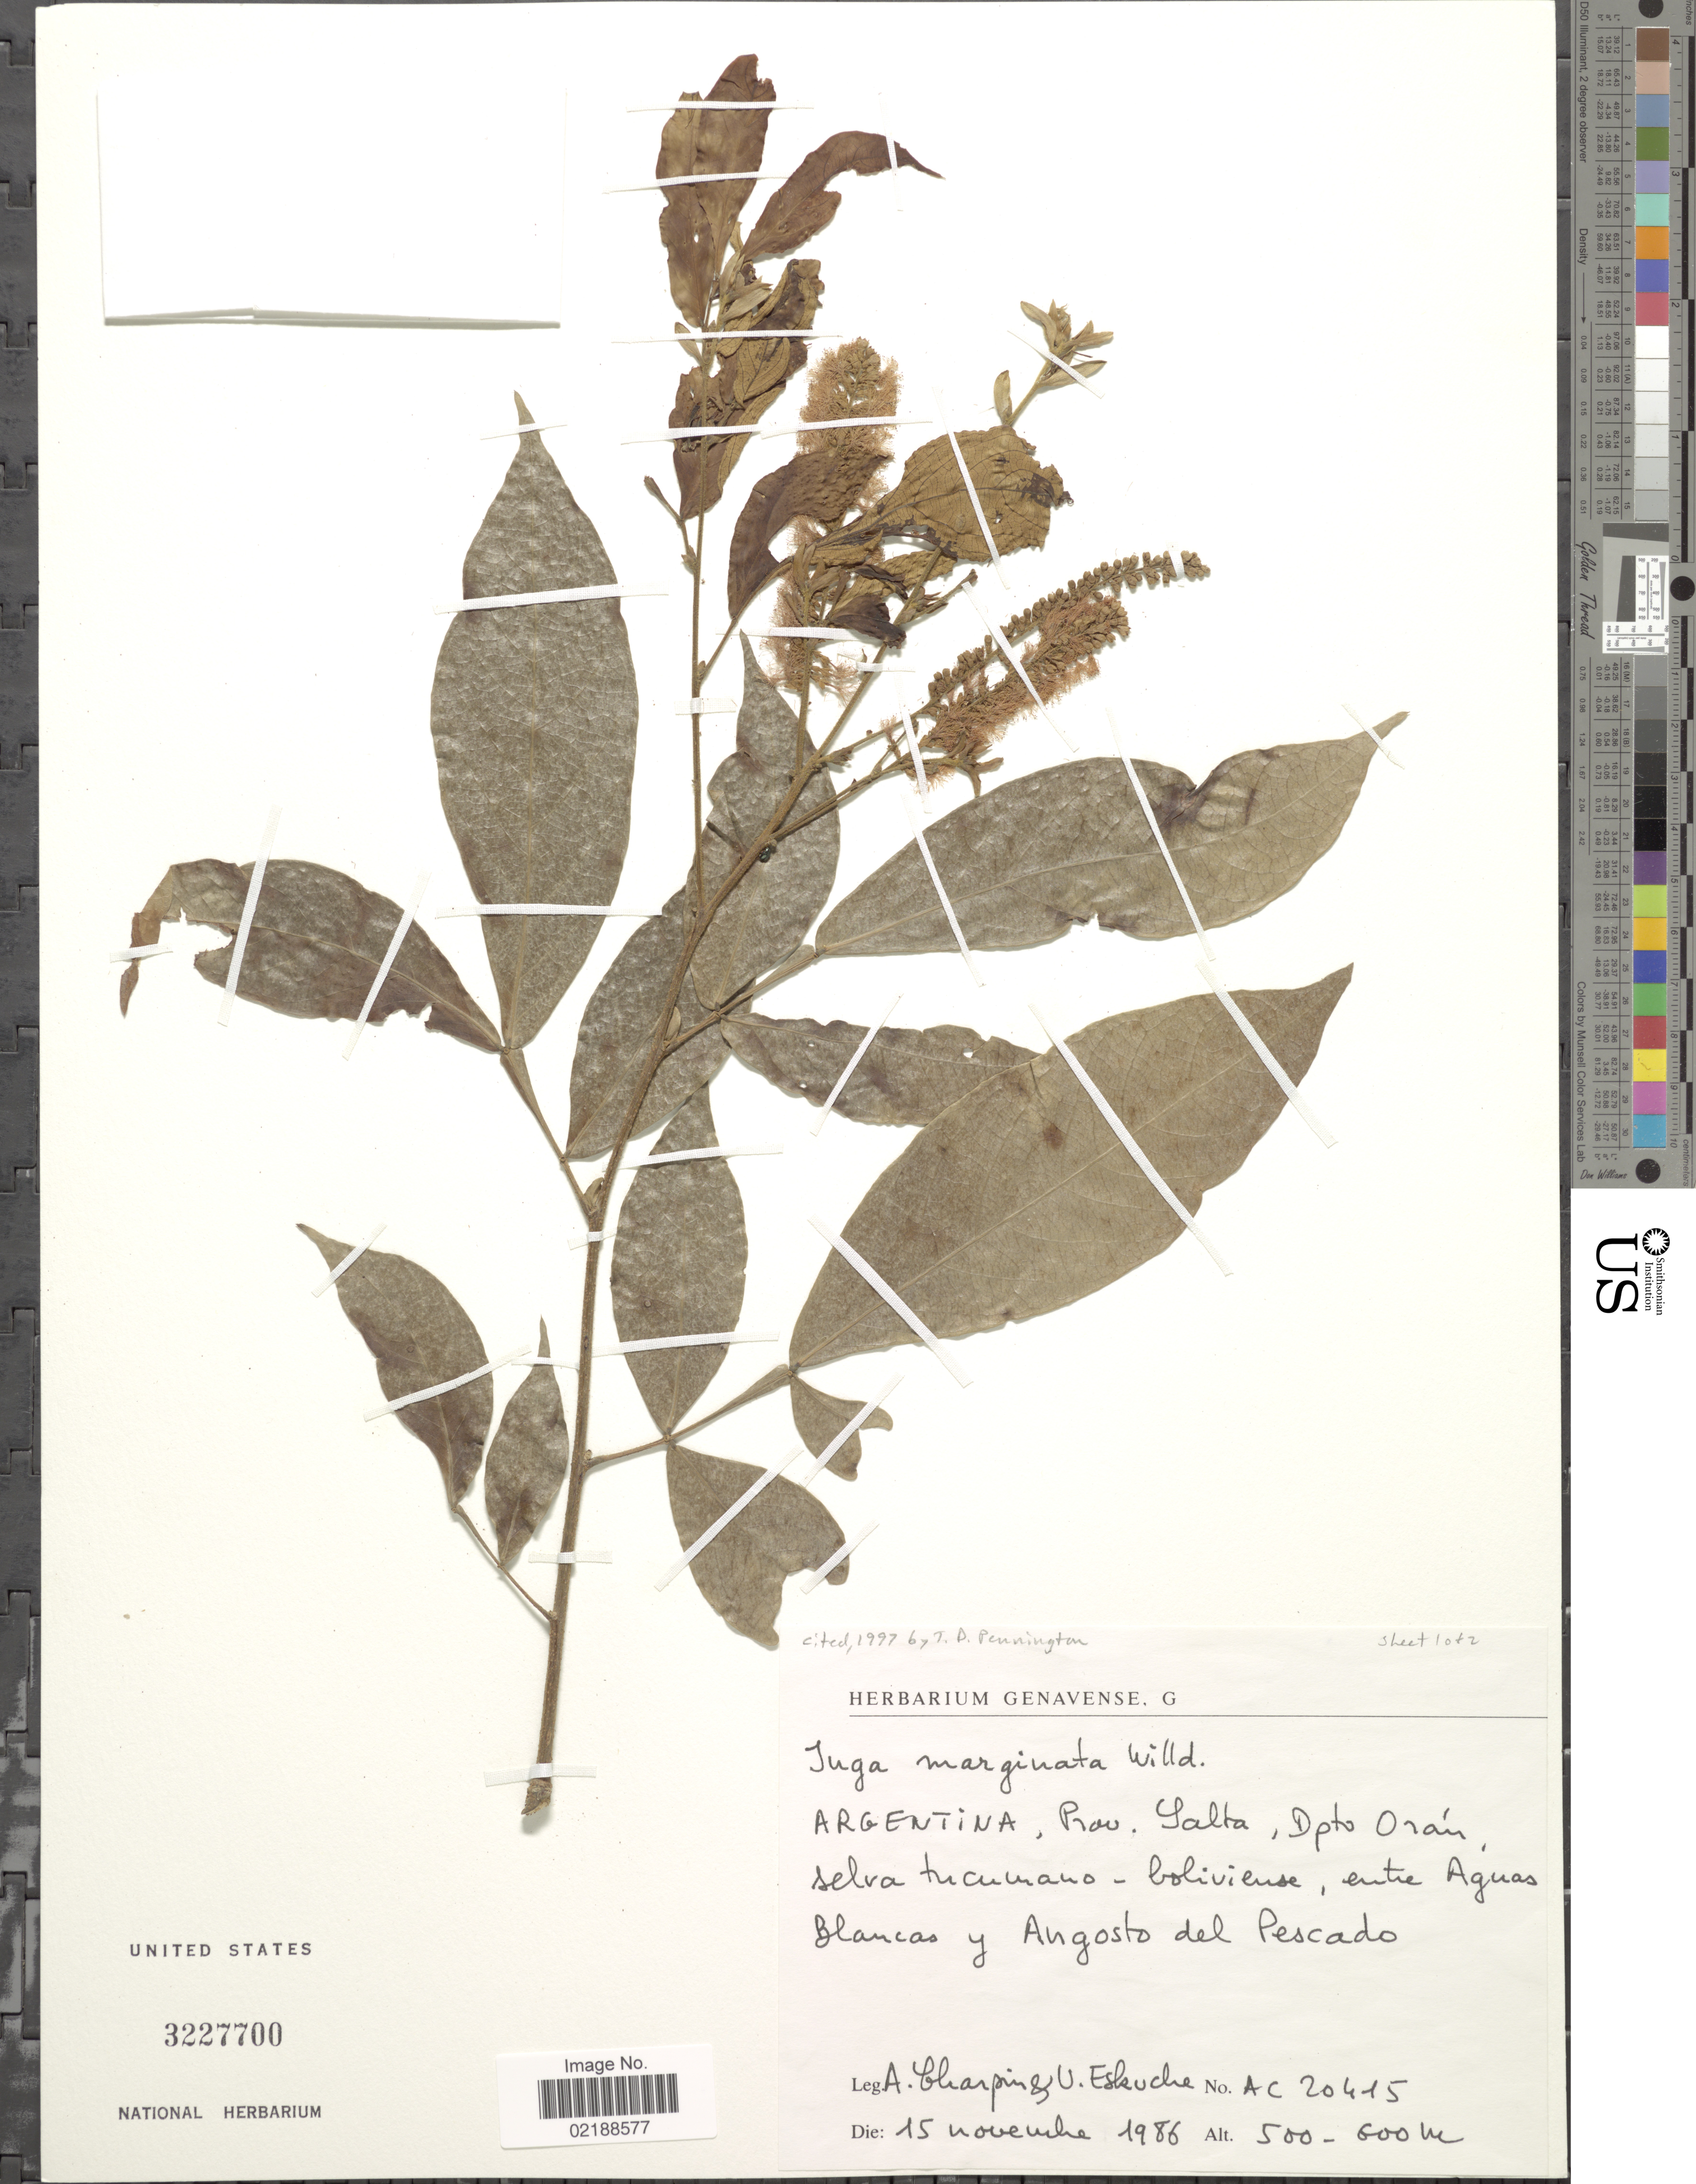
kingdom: Plantae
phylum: Tracheophyta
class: Magnoliopsida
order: Fabales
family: Fabaceae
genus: Inga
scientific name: Inga marginata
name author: Willd.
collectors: A. Charpin & U. Eskuche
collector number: AC 20415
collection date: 1986-11-15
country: Argentina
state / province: Salta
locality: Dpto Orán, selva tucumano - boliviense, entre Aguas Blancas u Angosto del Pescado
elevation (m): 500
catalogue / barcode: US 3227700